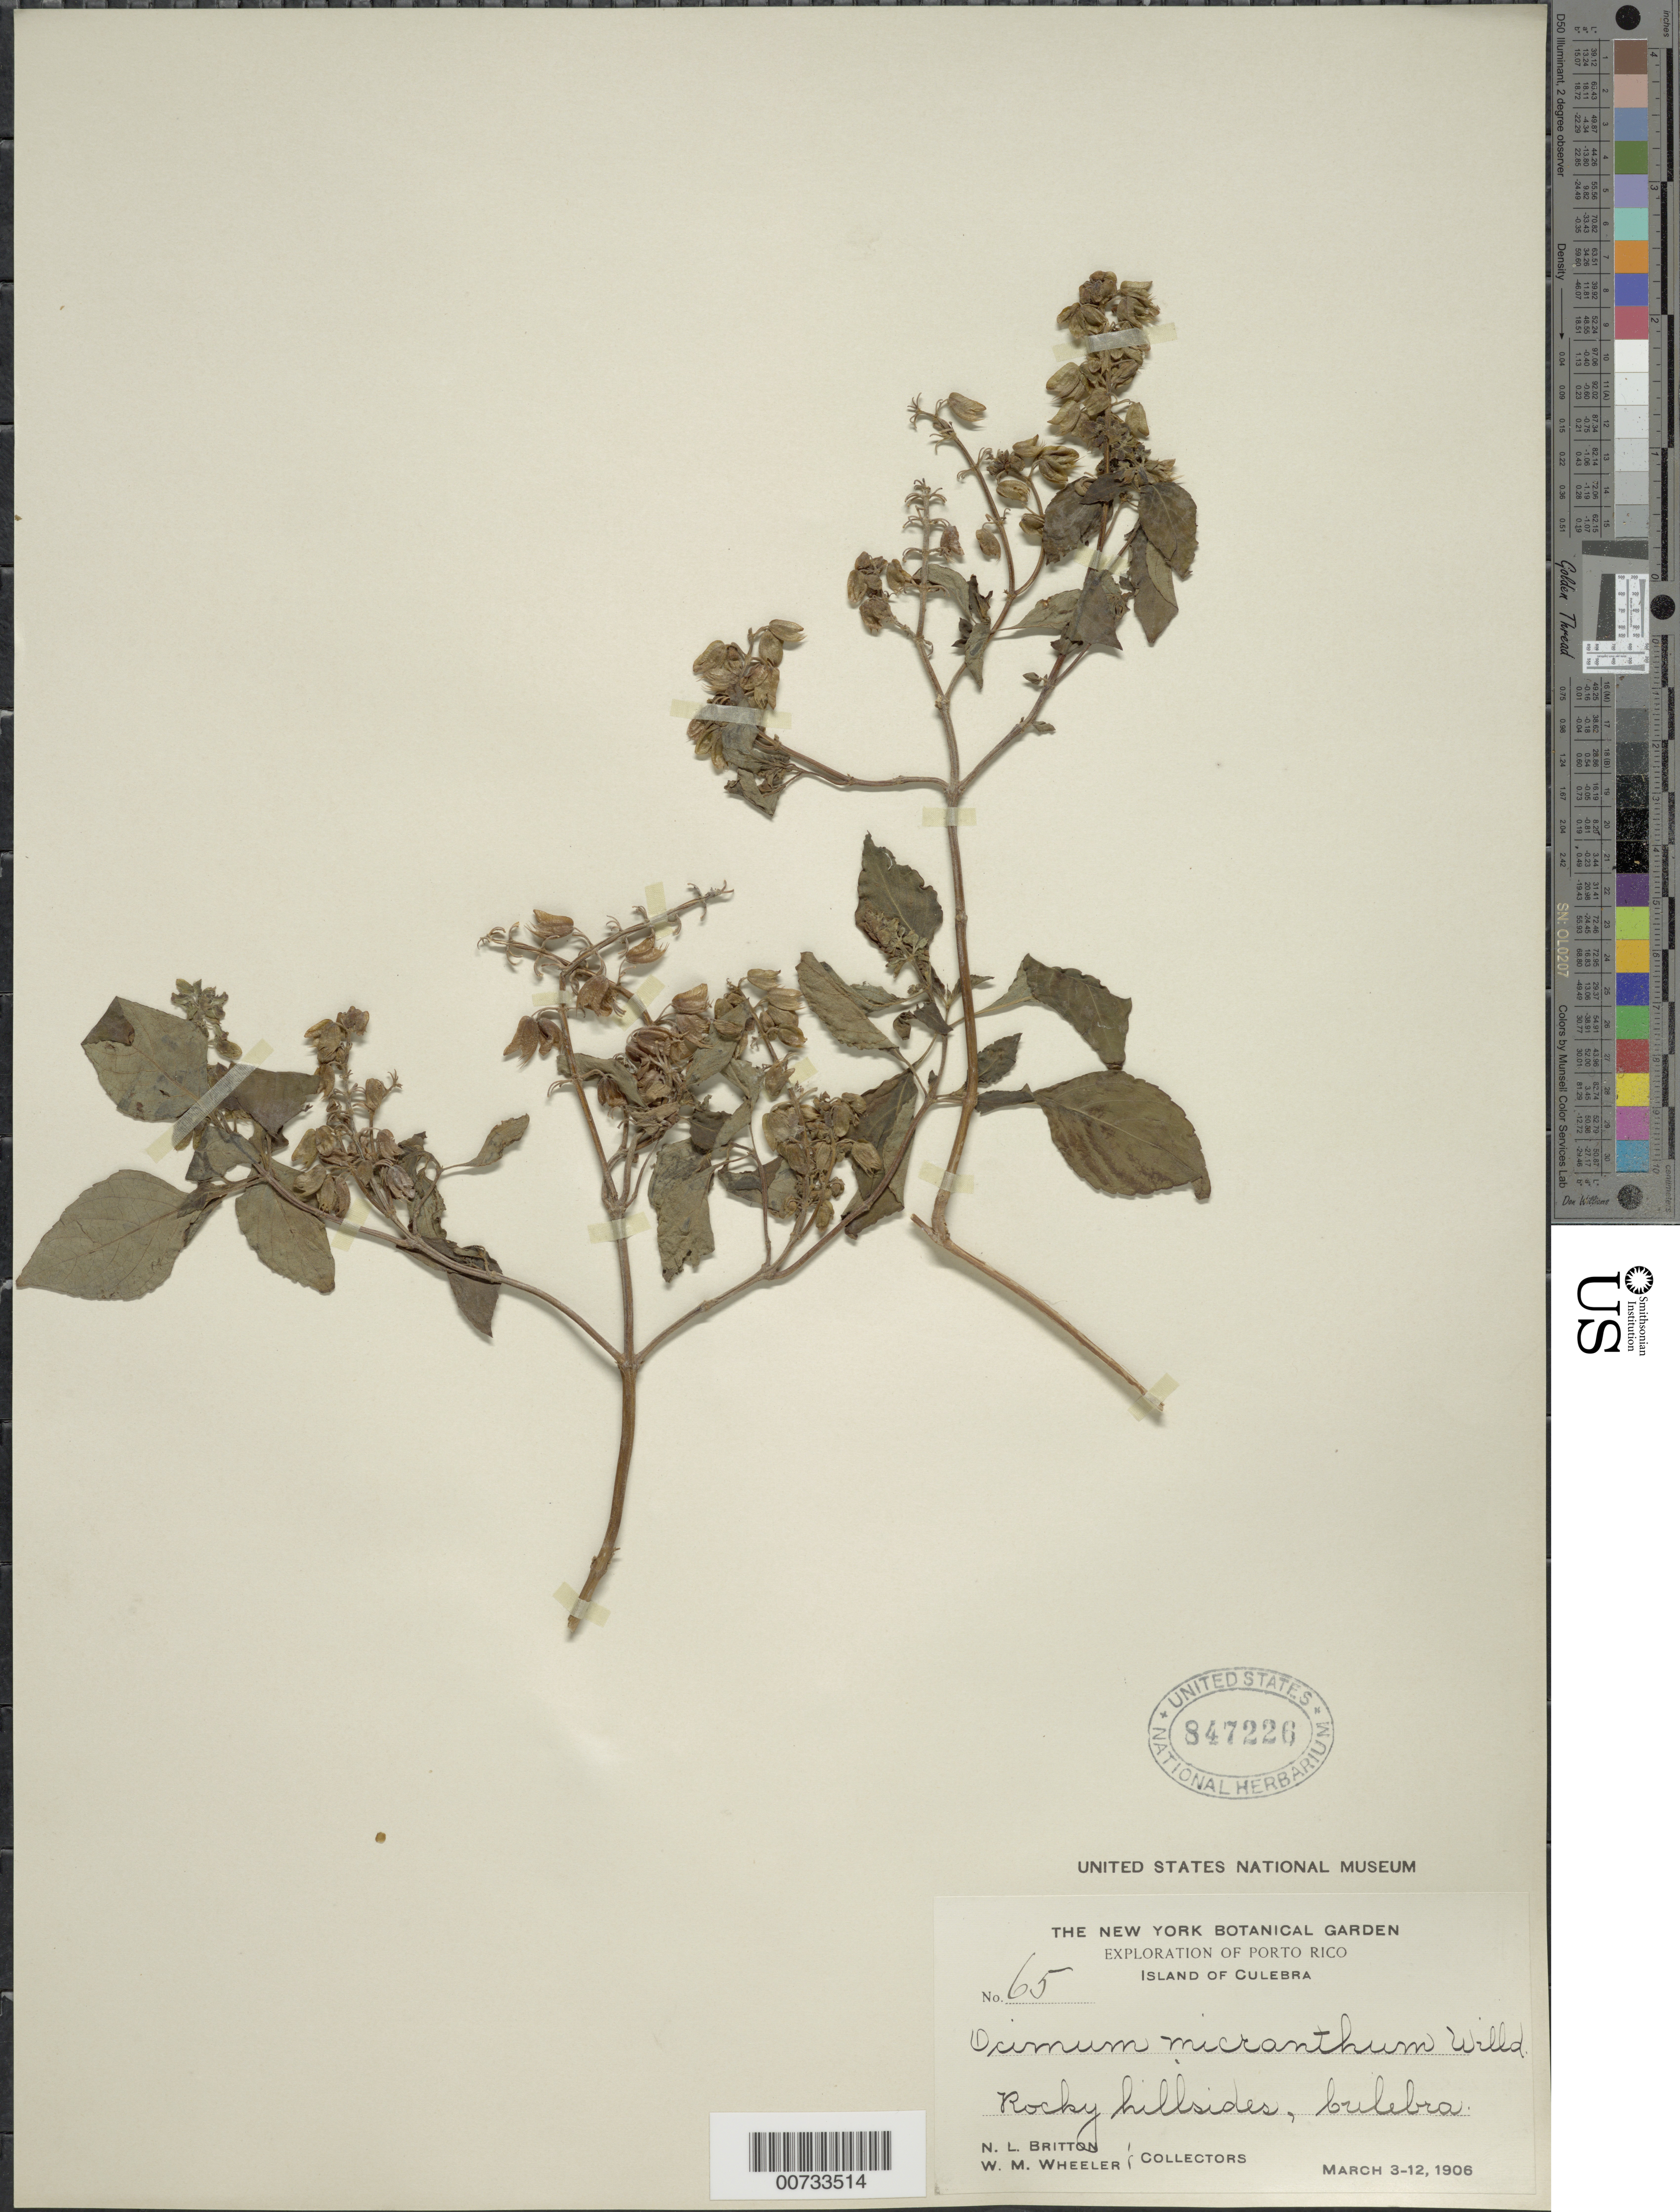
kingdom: Plantae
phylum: Tracheophyta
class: Magnoliopsida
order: Lamiales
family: Lamiaceae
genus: Ocimum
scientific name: Ocimum campechianum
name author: Mill.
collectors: N. Britton & W. Wheeler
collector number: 65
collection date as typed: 03 Mar 1906 to 12 Mar 1906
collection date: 1906-03-03/1906-03-12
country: Puerto Rico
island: Culebra I.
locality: Culebra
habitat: Rocky hillside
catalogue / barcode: US 847226